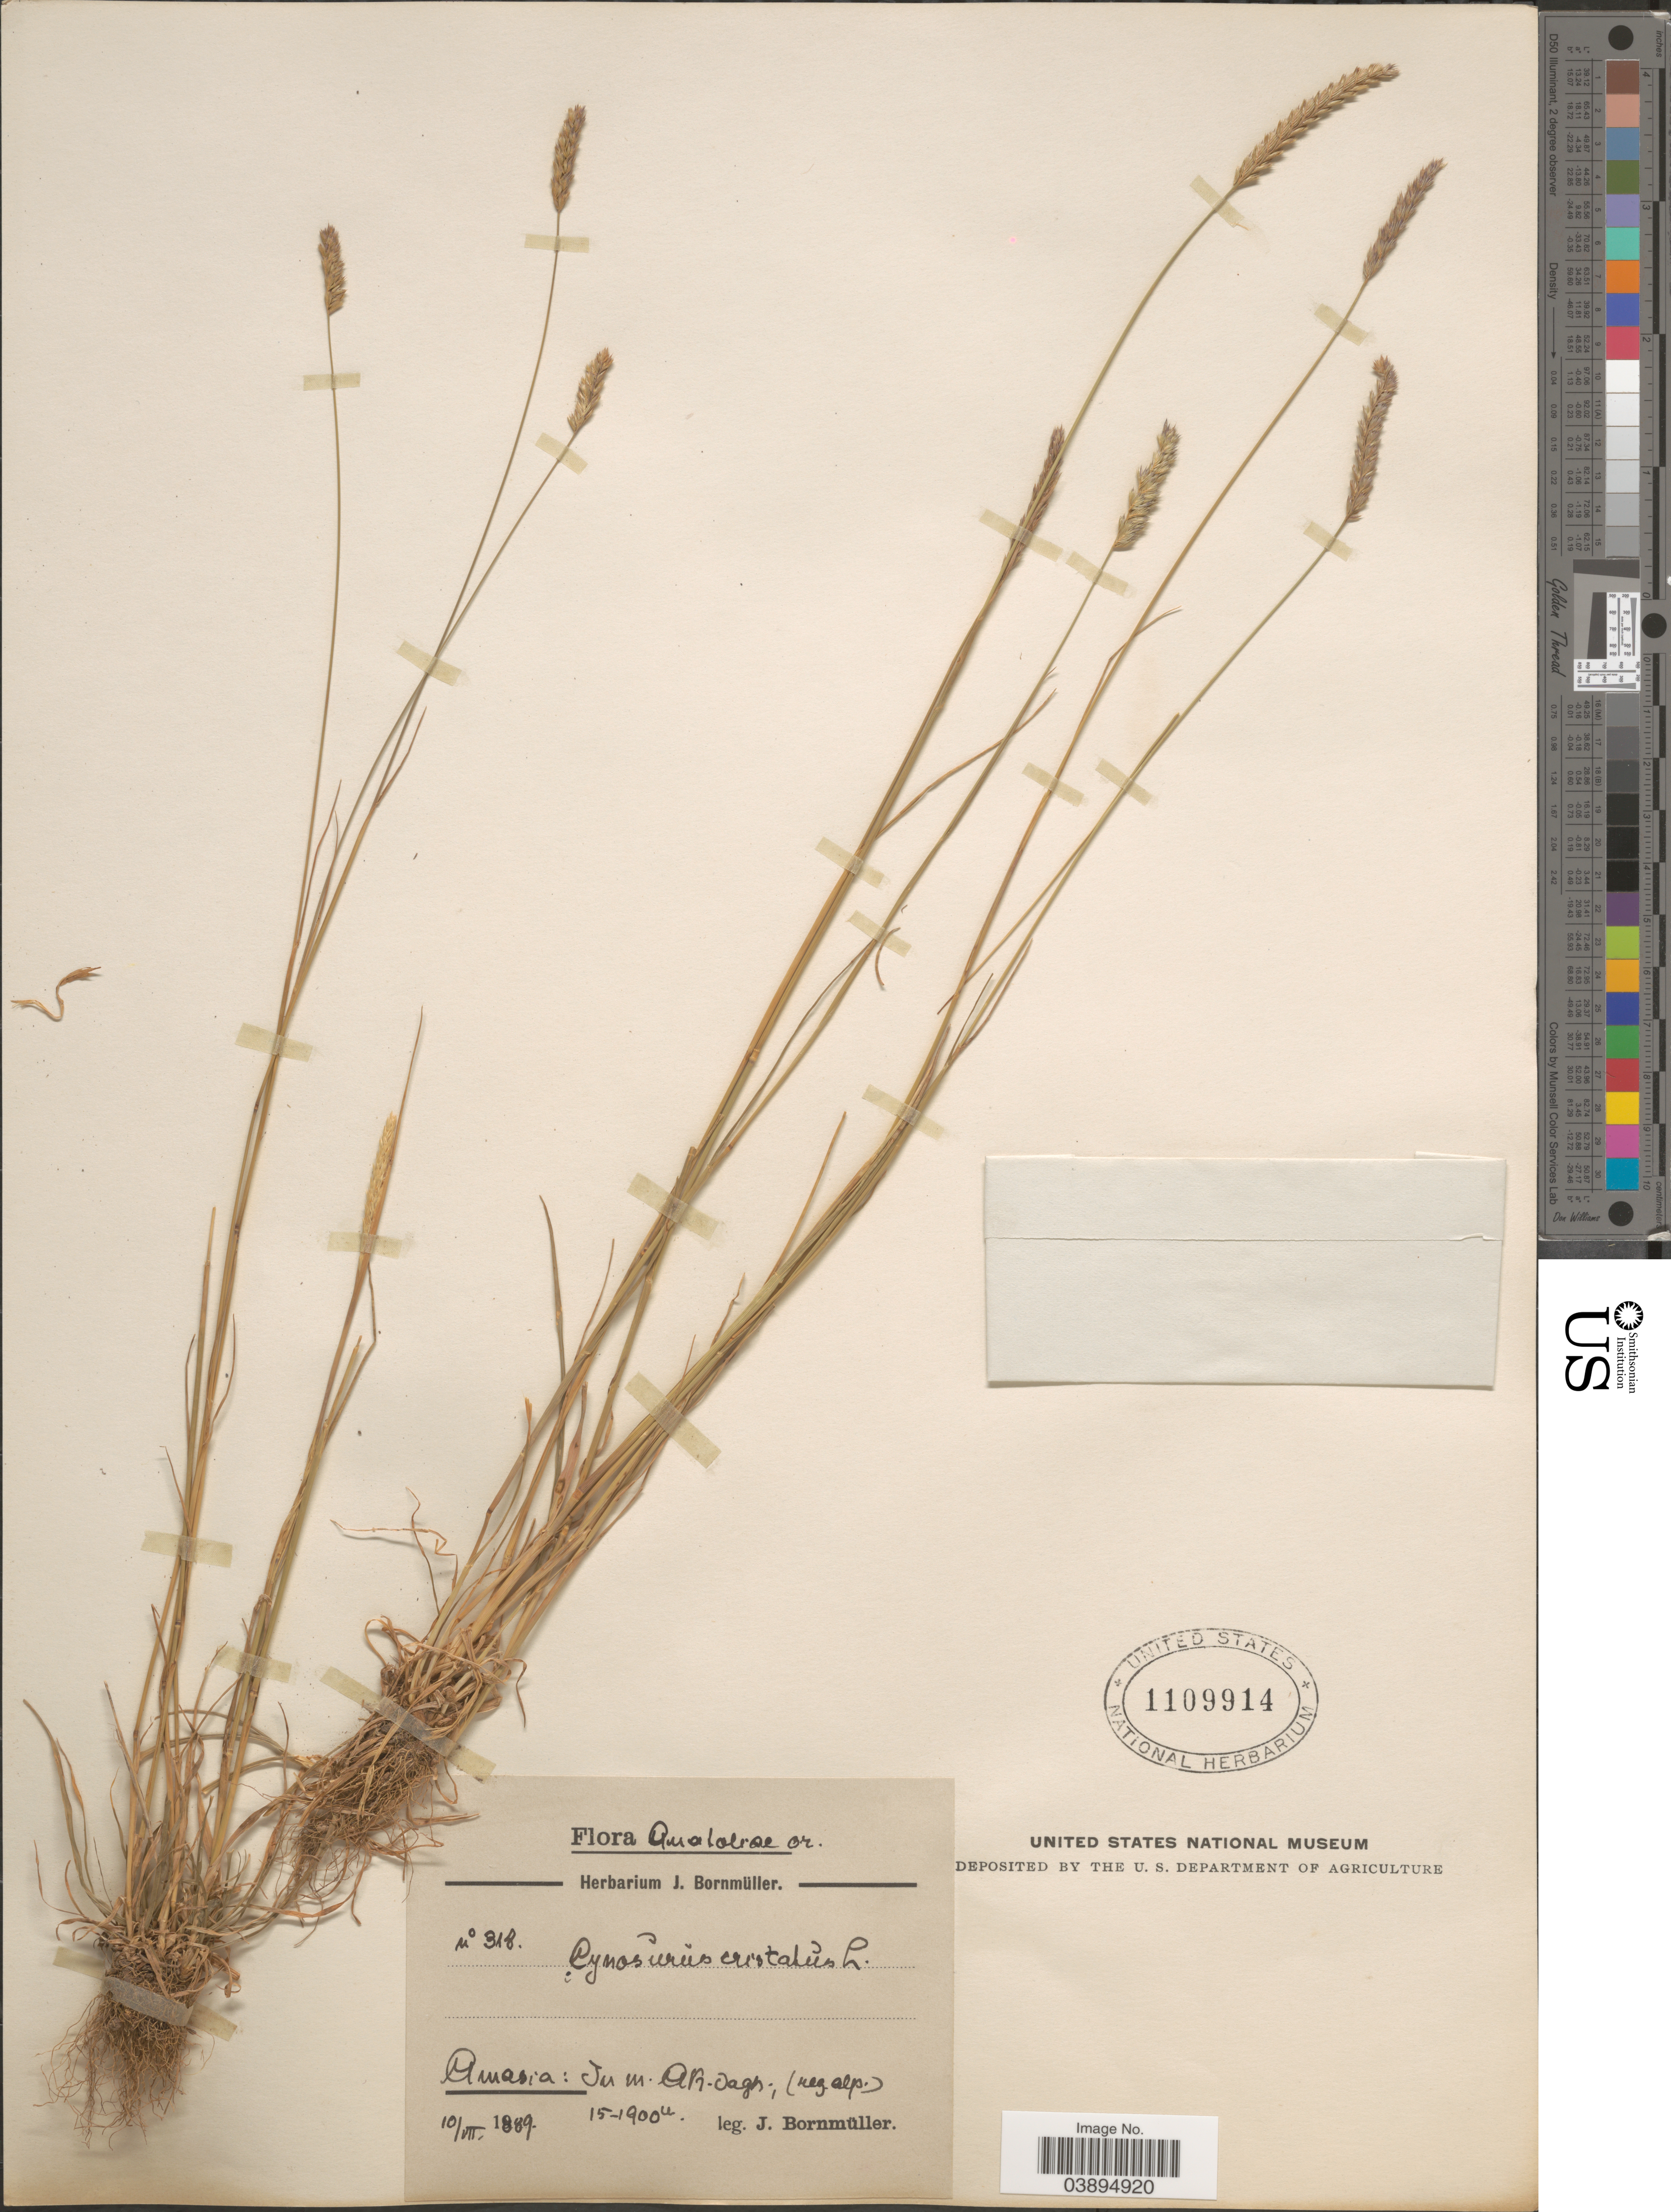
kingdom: Plantae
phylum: Tracheophyta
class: Liliopsida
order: Poales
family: Poaceae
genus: Cynosurus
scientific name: Cynosurus cristatus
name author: L.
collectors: J. Bornmüller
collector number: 318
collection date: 1889-07-10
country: Turkey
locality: Anatoliae or. Amasia: In m. Ak-Dagh., (reg. alp.).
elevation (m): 1500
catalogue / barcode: US 1109914